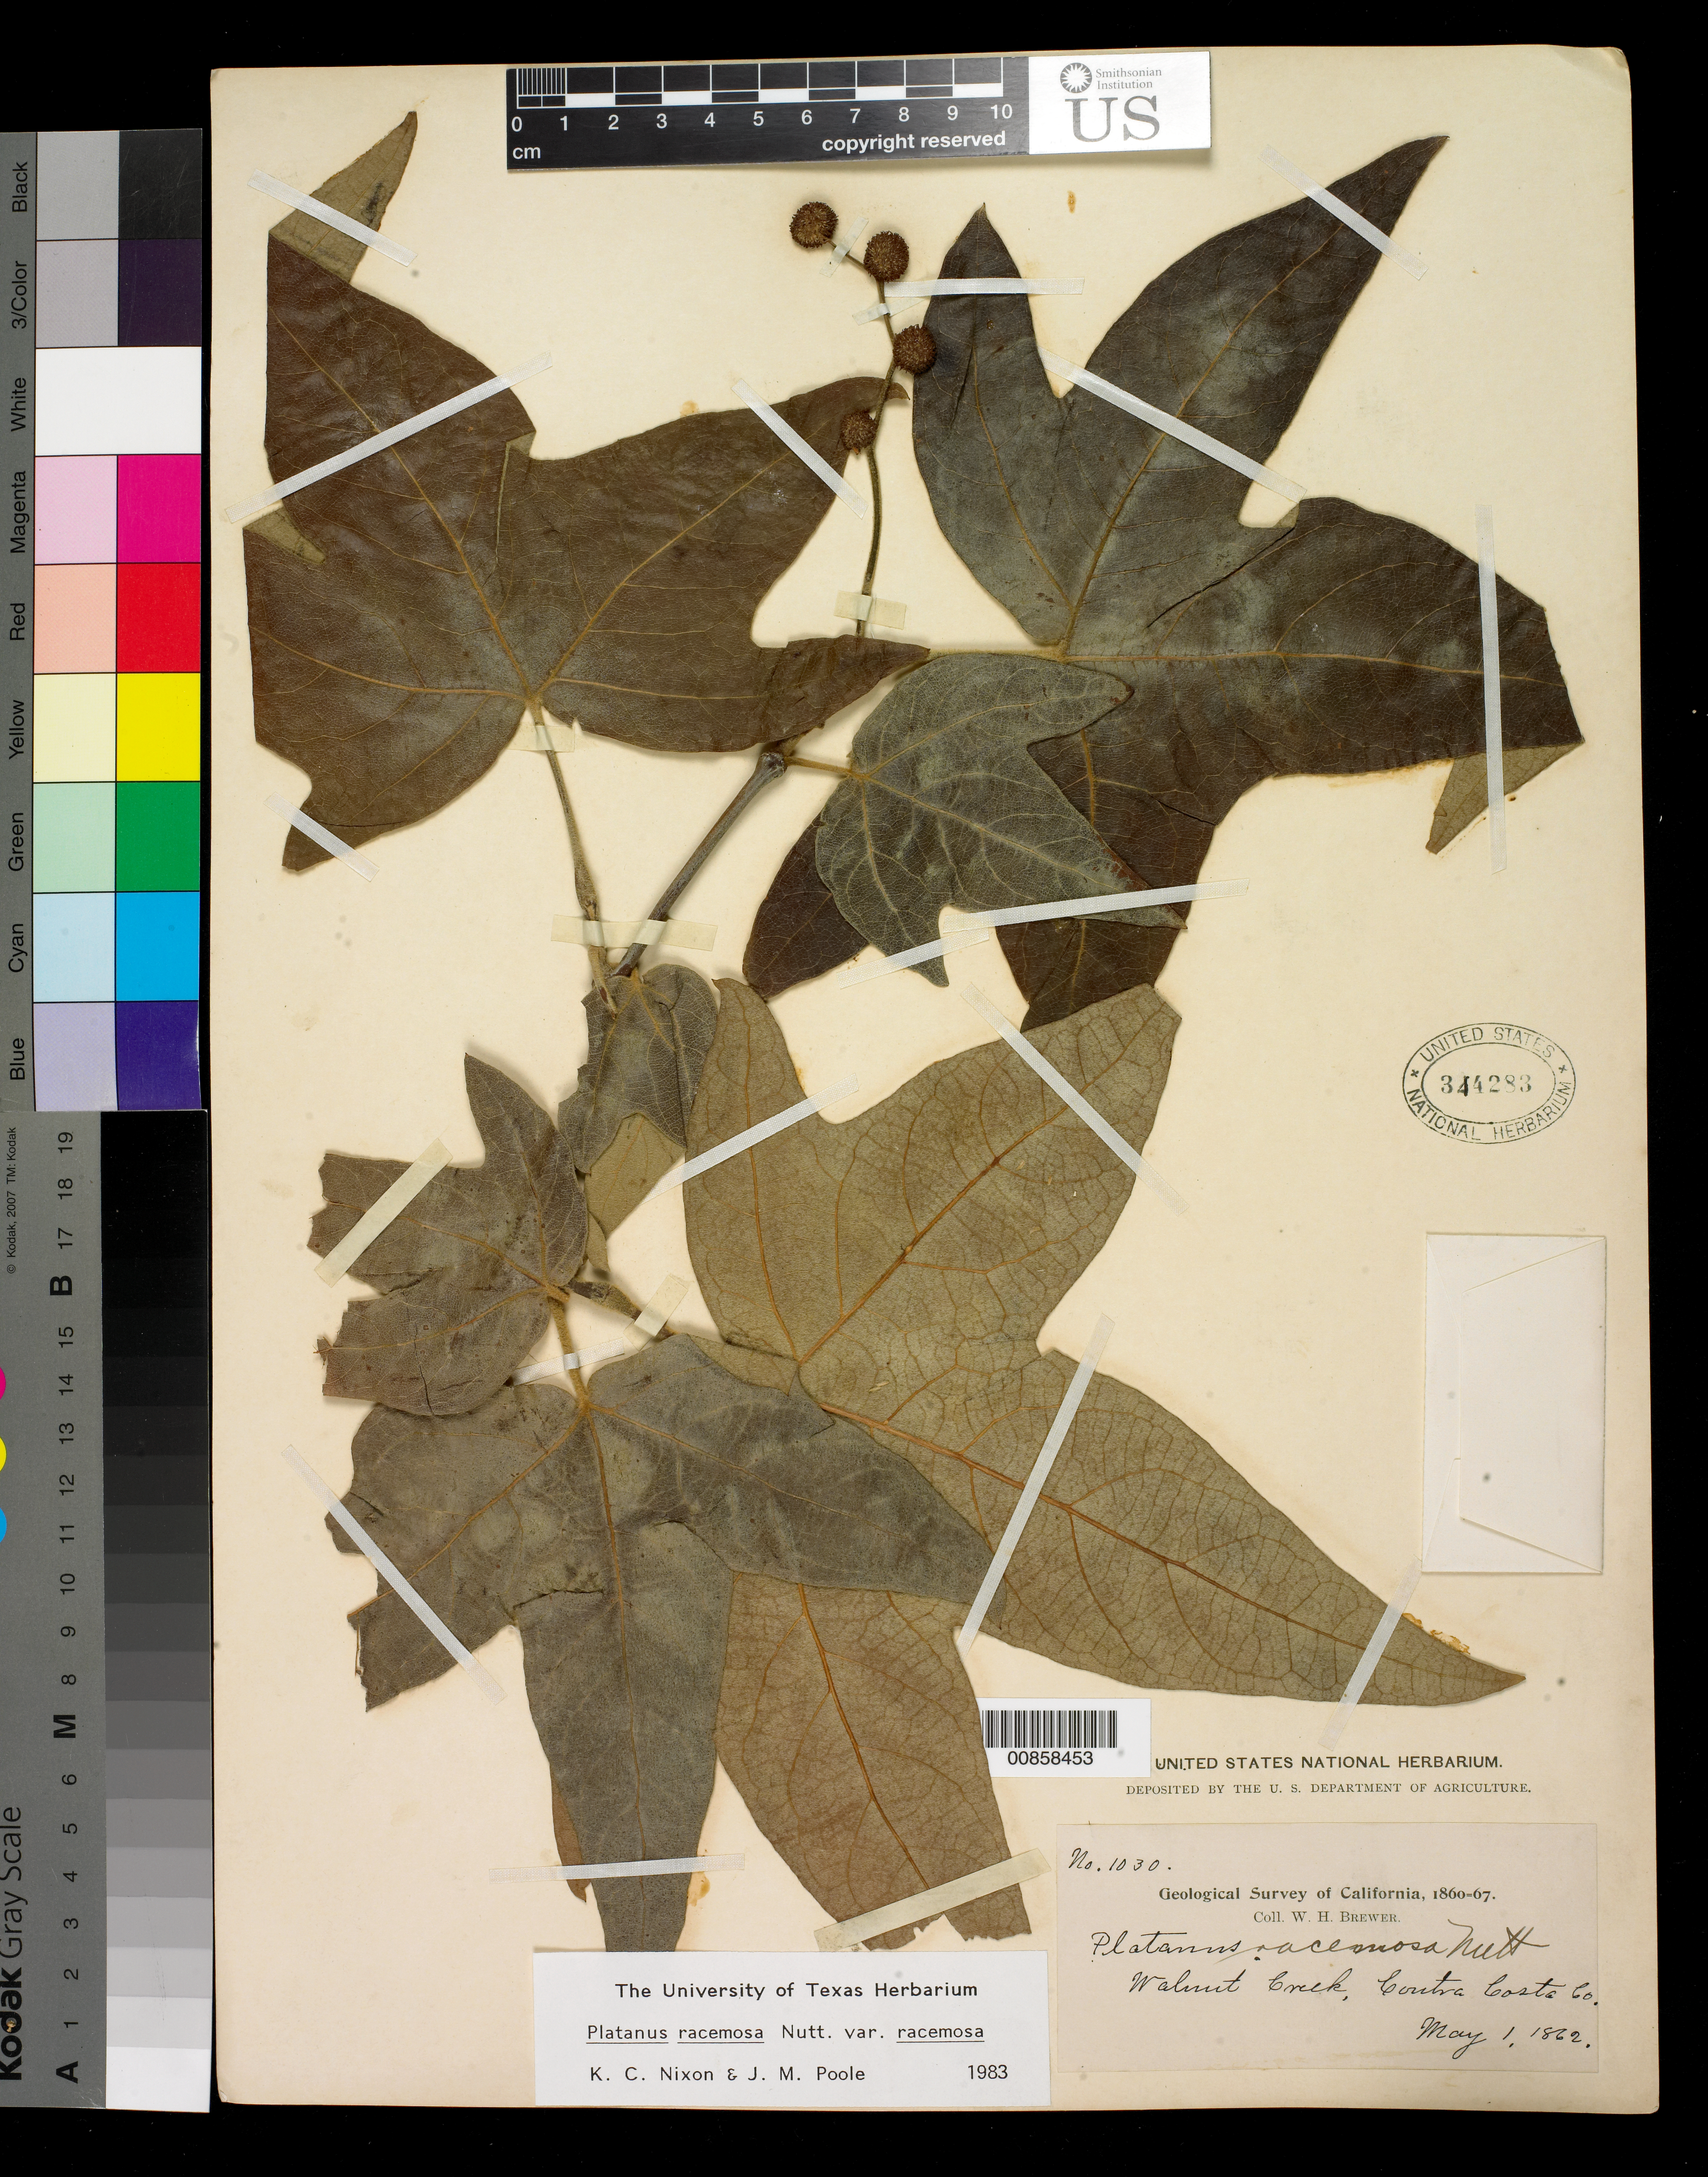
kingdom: Plantae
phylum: Tracheophyta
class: Magnoliopsida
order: Proteales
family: Platanaceae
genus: Platanus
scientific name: Platanus racemosa var. racemosa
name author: Nutt.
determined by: Nixon, K C.; Poole, J. M.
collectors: W. H. Brewer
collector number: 1030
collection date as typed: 01 May 1862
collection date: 1862-05-01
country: United States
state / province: California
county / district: Contra Costa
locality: Walnut Creek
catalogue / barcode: US 344283